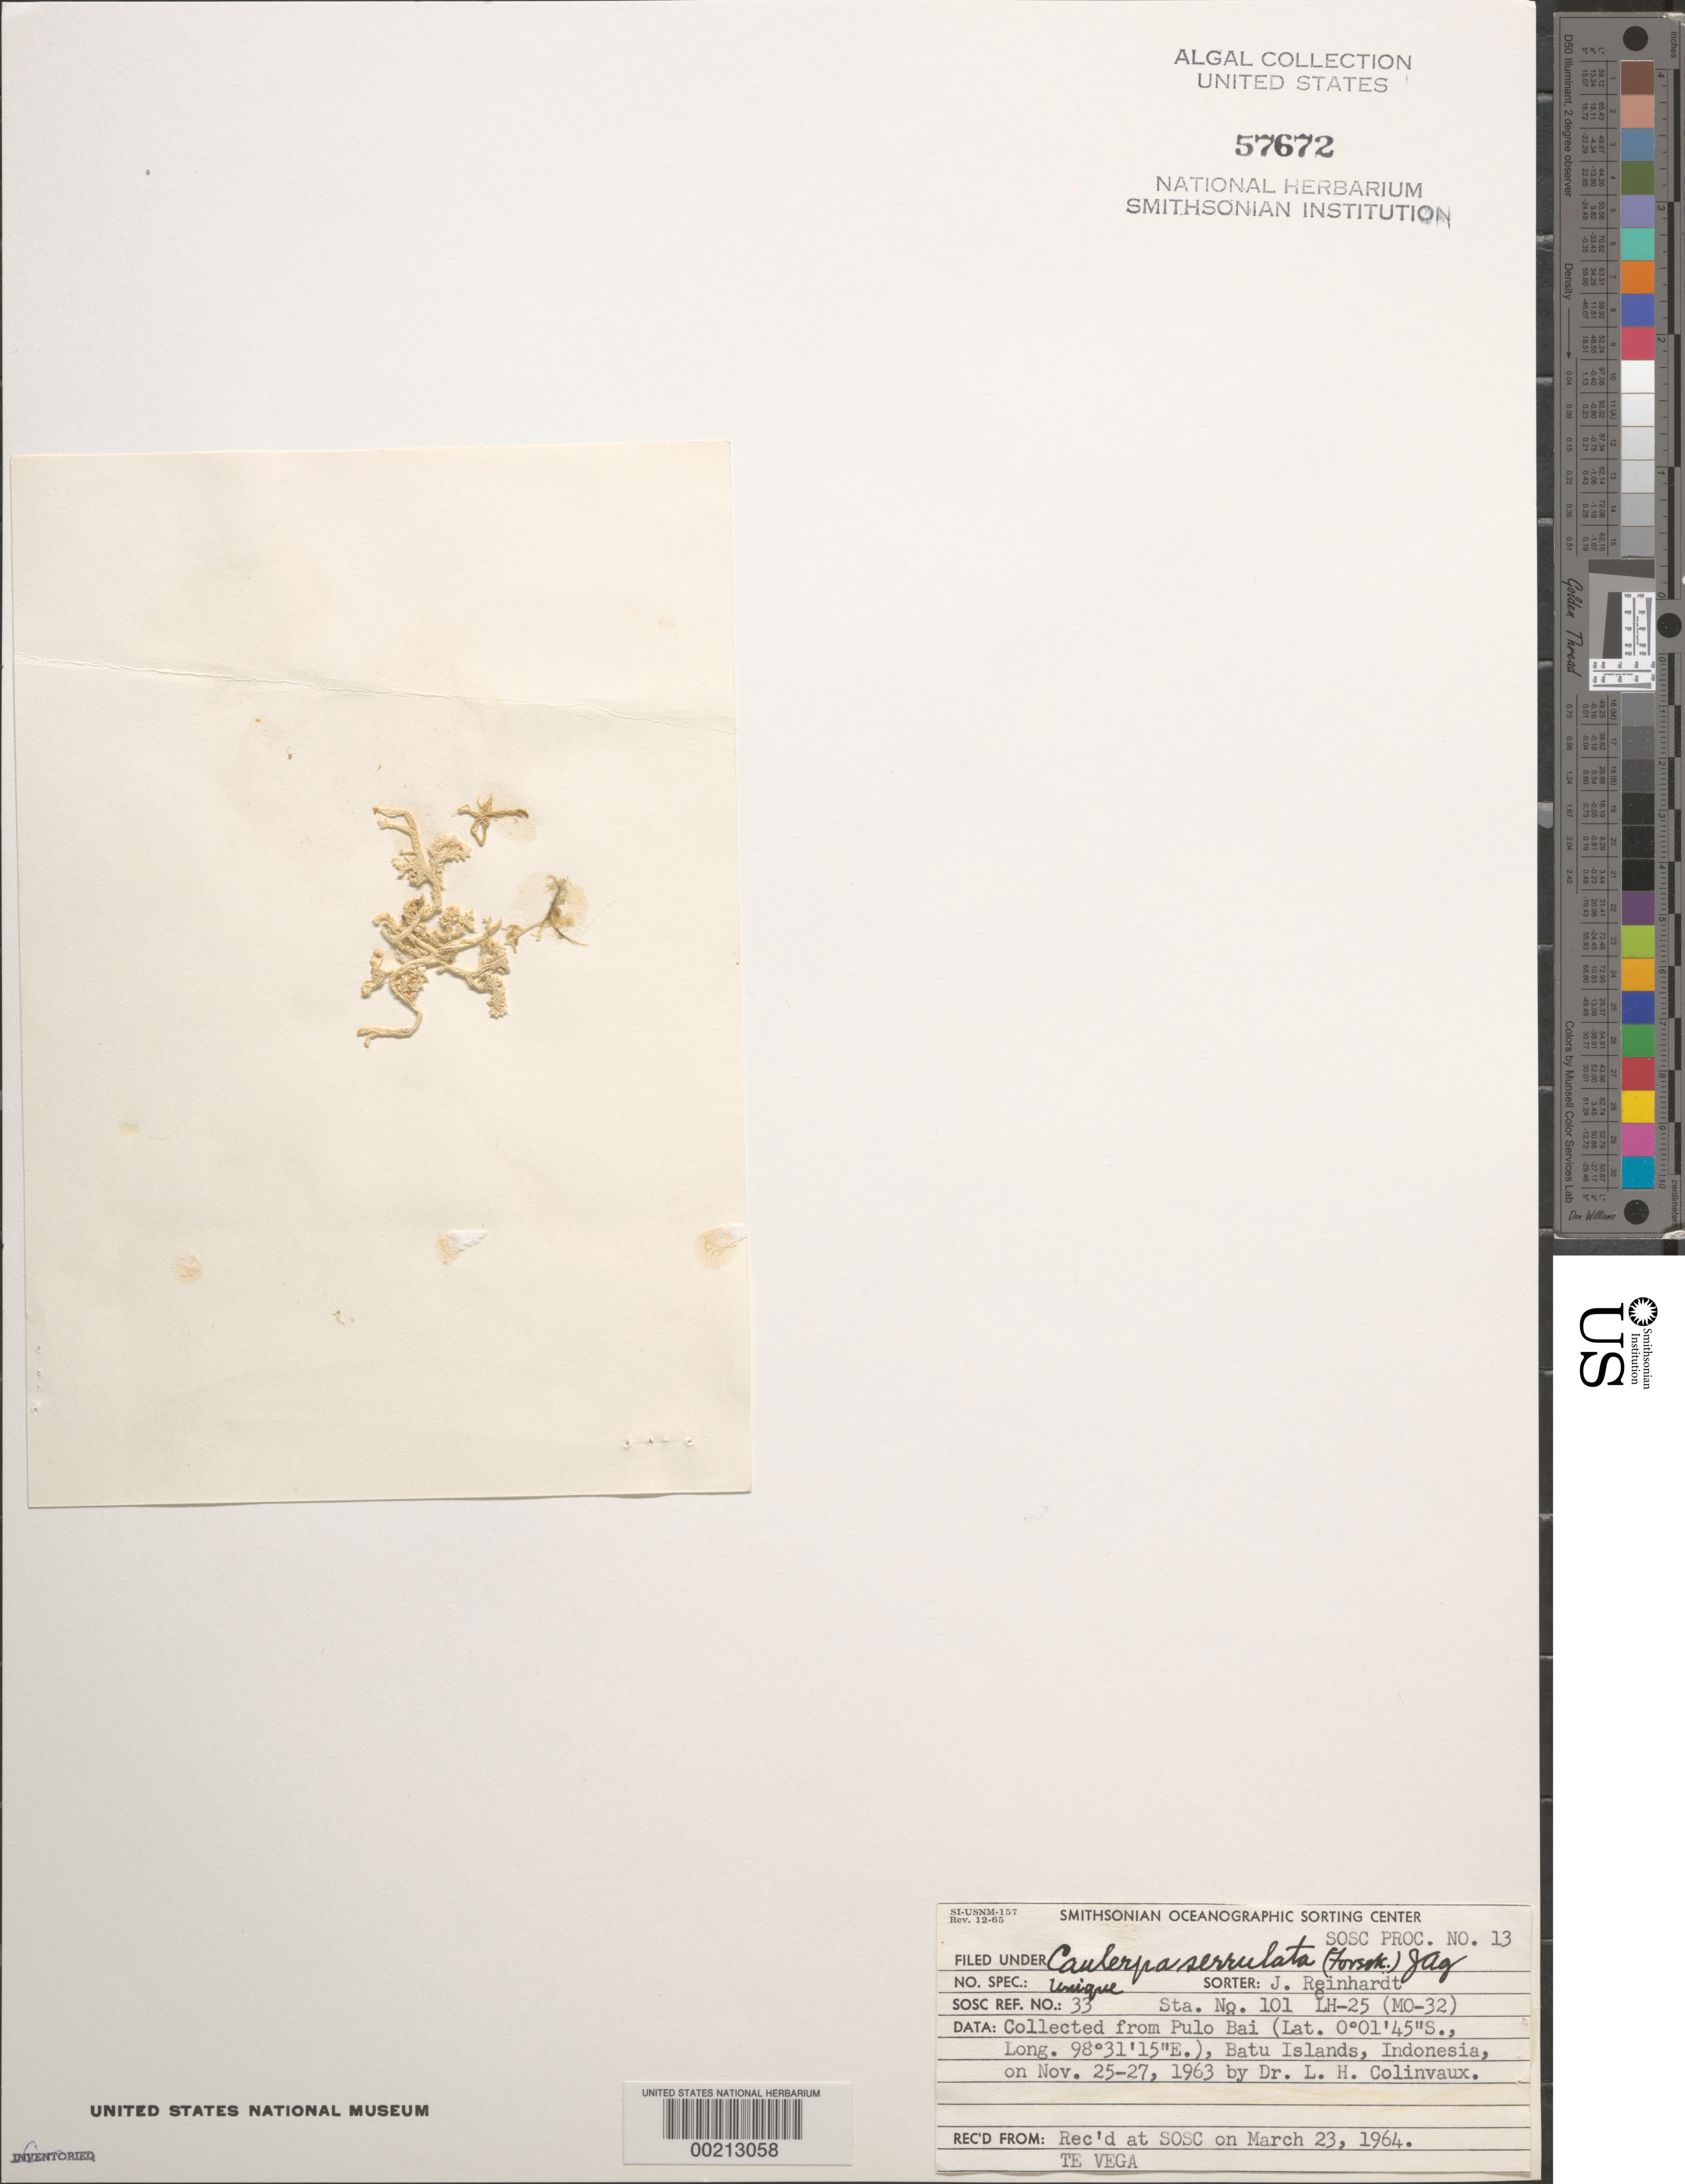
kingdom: Plantae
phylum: Chlorophyta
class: Ulvophyceae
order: Bryopsidales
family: Caulerpaceae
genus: Caulerpa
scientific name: Caulerpa serrulata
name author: (Forssk.) J. Agardh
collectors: L. Hillis-Colinvaux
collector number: LH-25 & MO-32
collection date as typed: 25 Nov 1963 TO 27 Nov 1963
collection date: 1963-11-25/1963-11-27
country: Indonesia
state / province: Sumatra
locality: Pulo bai, batu islands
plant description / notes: Te Vega Cruise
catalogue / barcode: US 57672